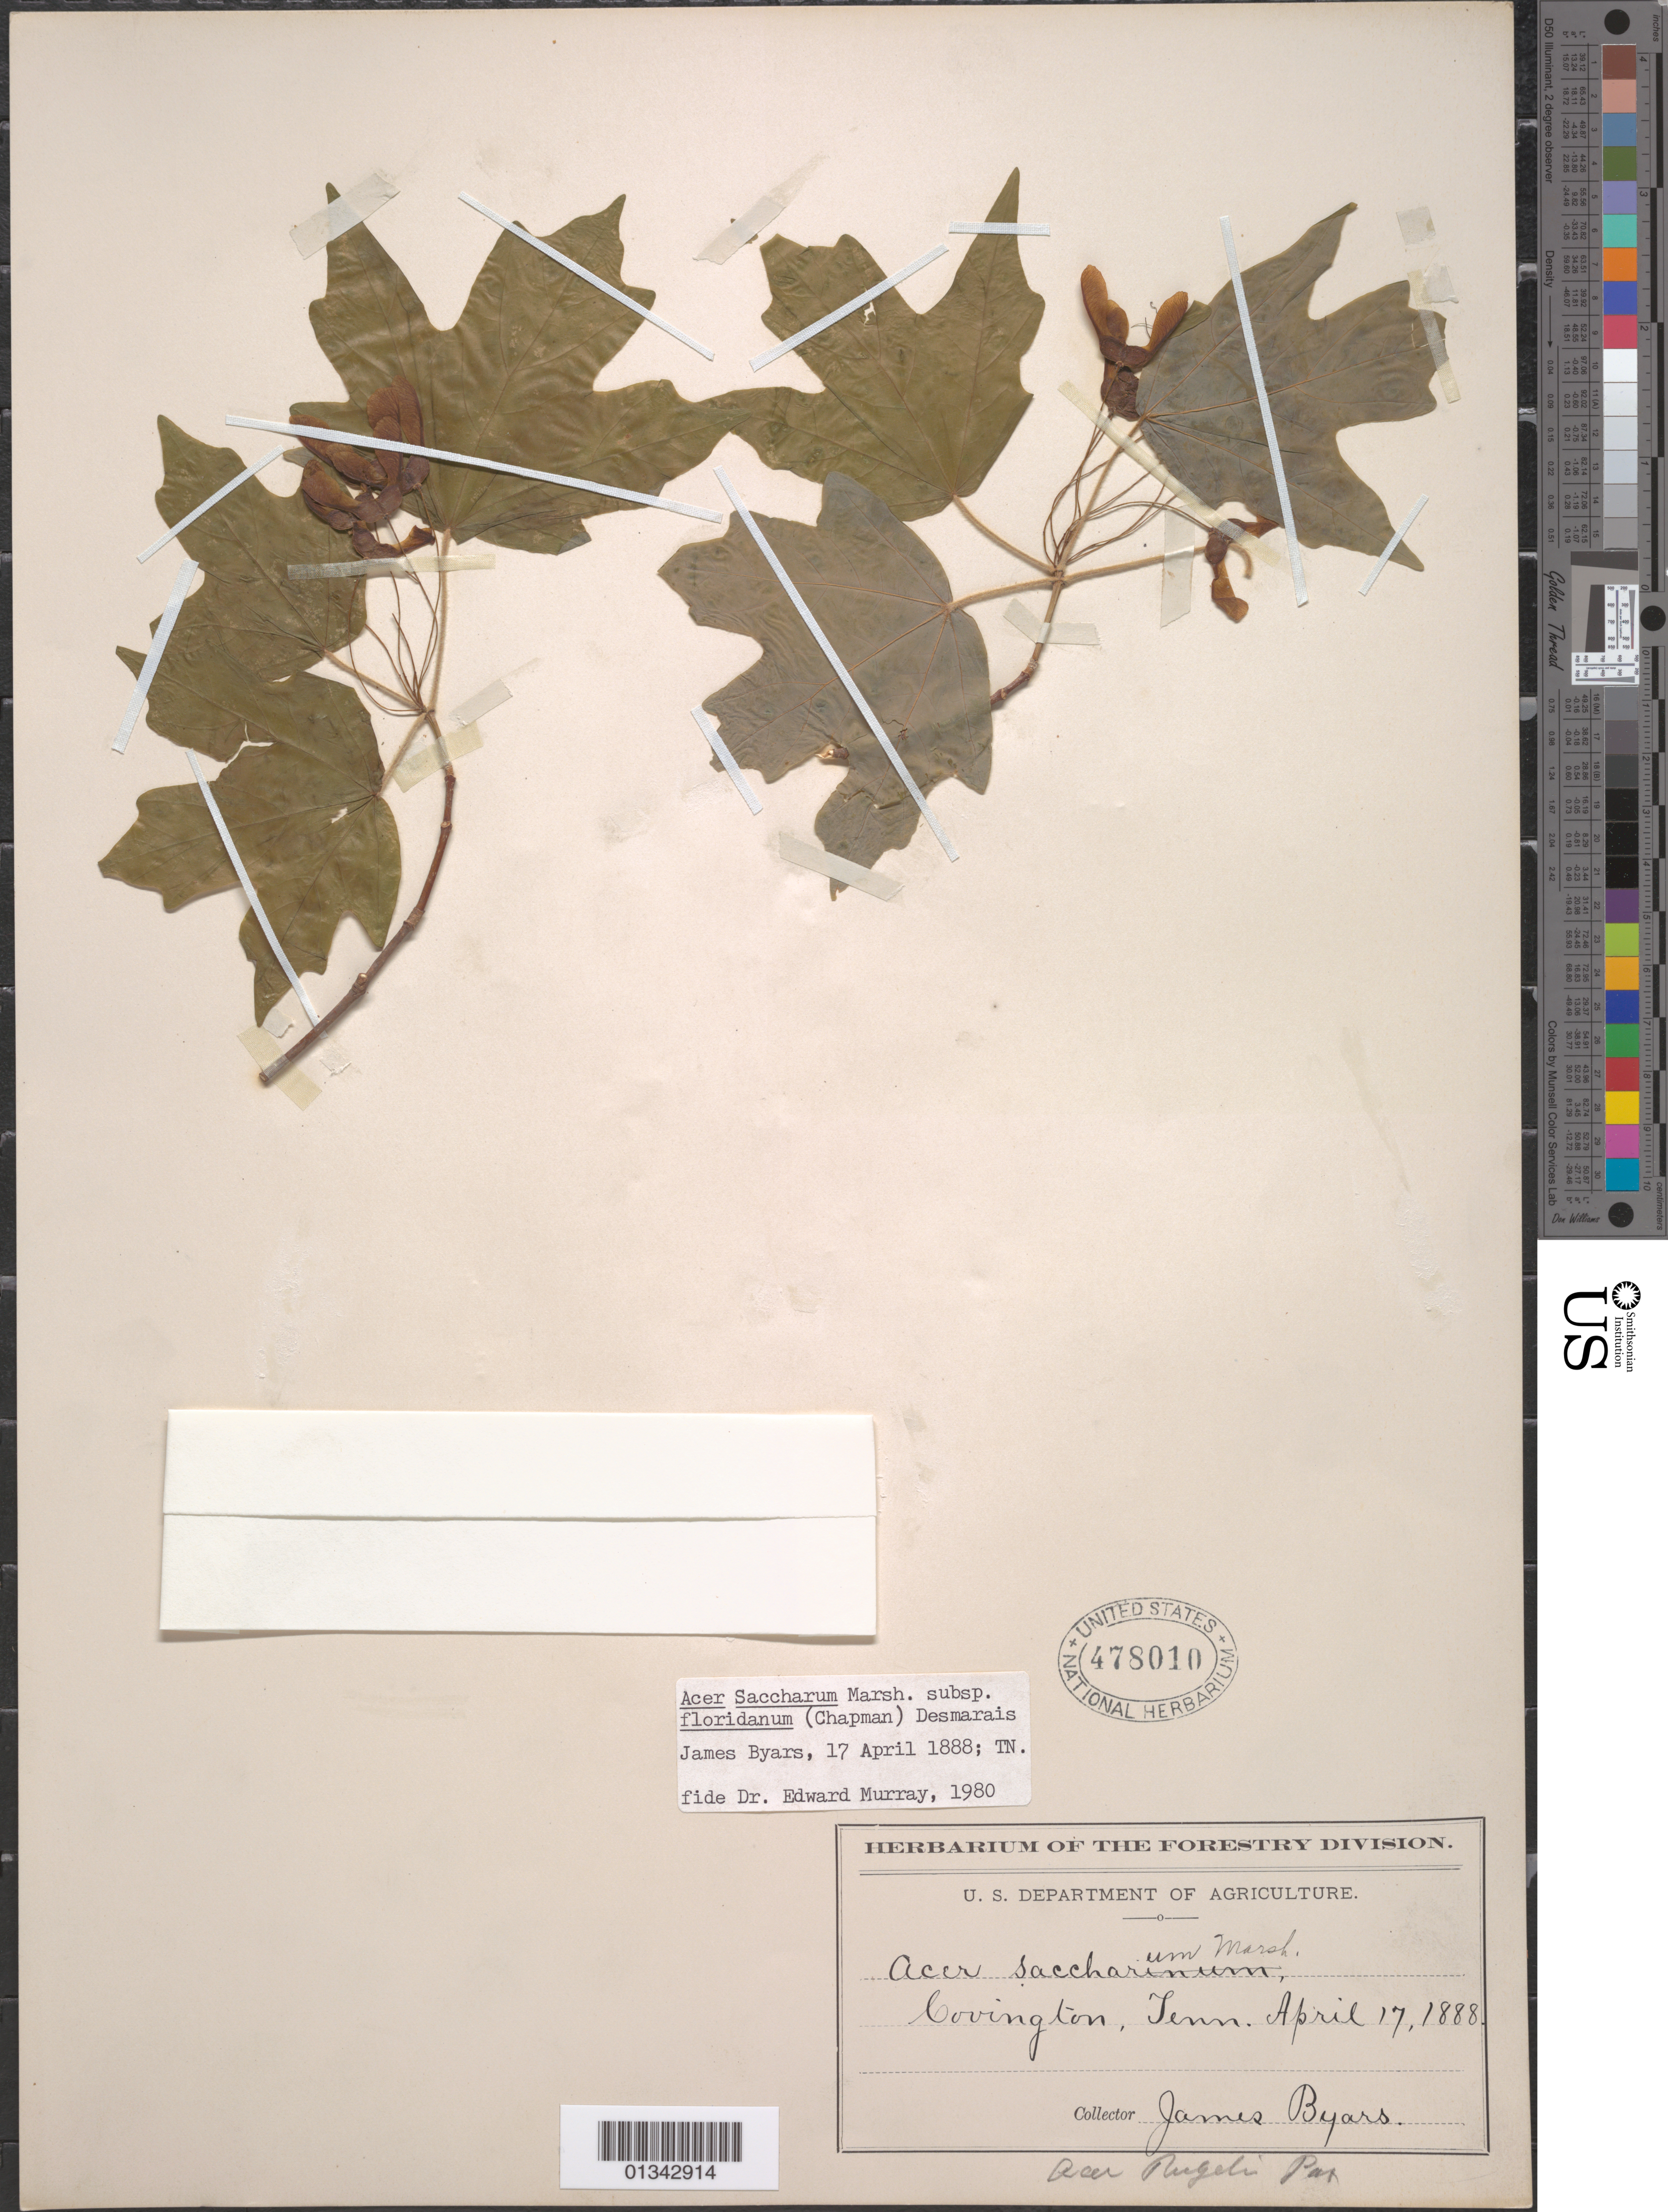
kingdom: Plantae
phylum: Tracheophyta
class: Magnoliopsida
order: Sapindales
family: Sapindaceae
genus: Acer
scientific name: Acer saccharum subsp. floridanum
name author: (Chapm.) Desmarais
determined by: Murray, Edward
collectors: J. Byars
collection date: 1888-04-17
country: United States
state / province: Tennessee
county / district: Tipton County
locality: Covington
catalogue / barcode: US 478010